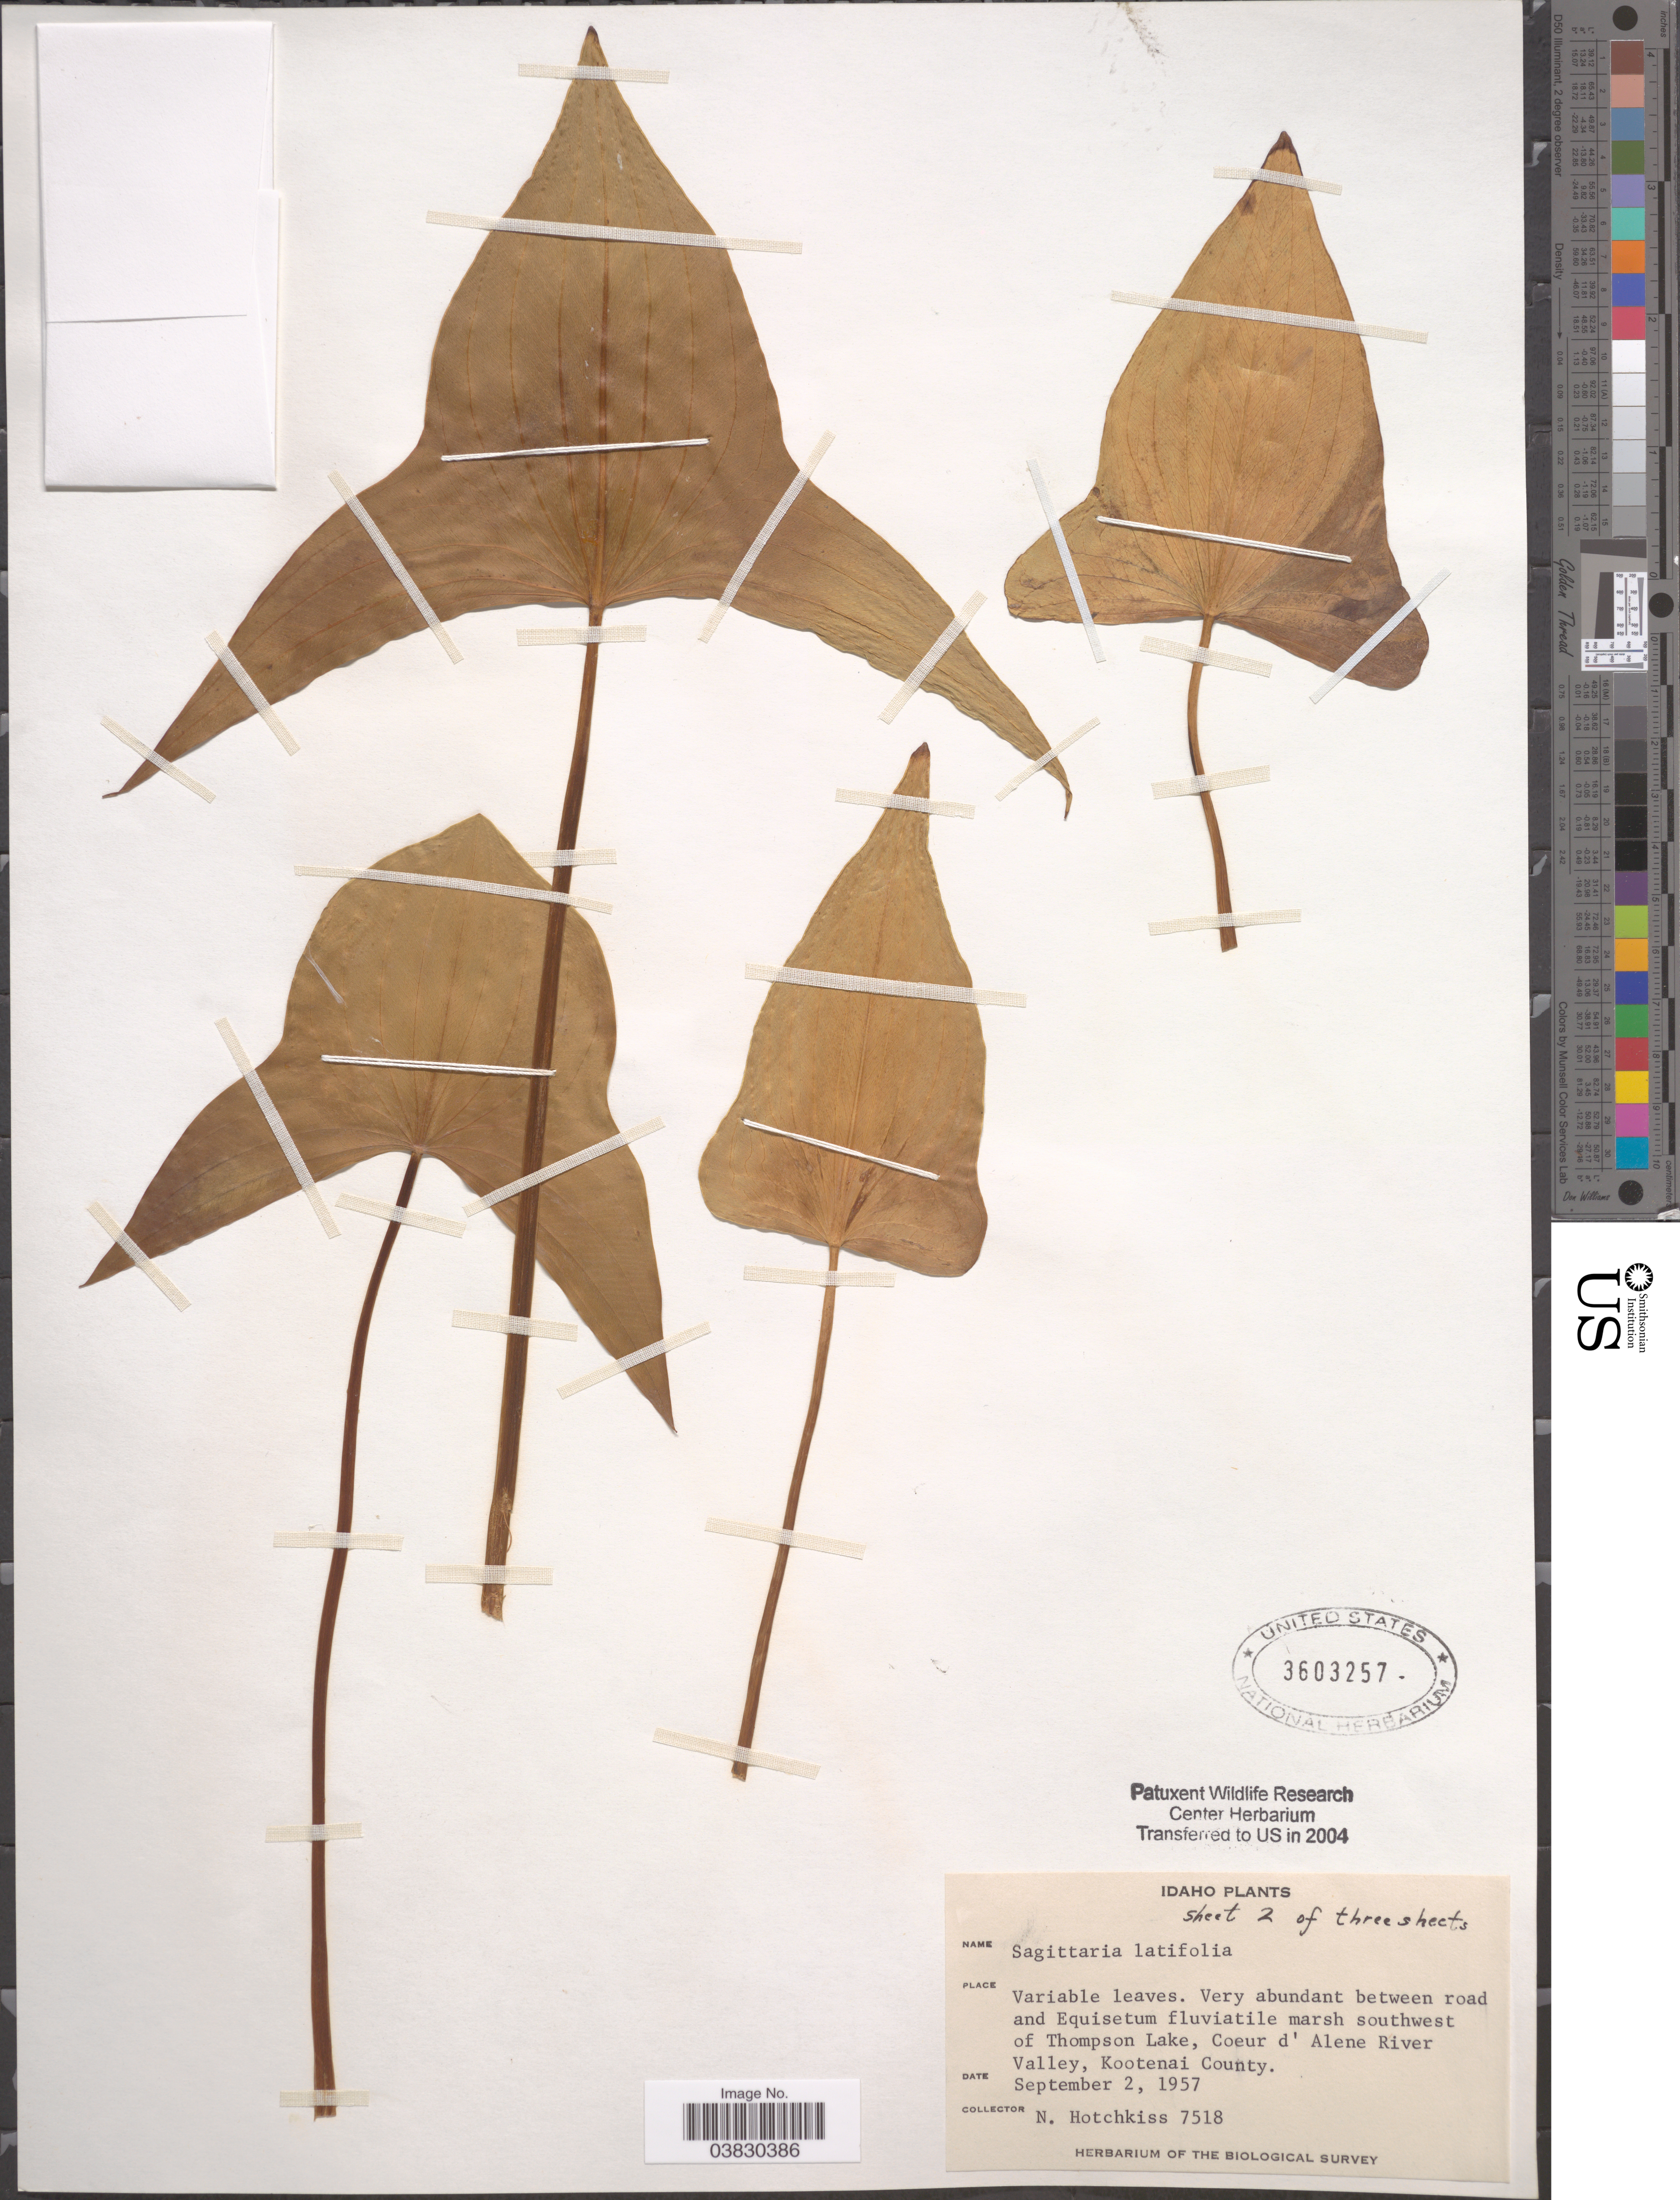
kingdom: Plantae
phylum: Tracheophyta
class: Liliopsida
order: Alismatales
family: Alismataceae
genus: Sagittaria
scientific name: Sagittaria latifolia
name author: Willd.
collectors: N. Hotchkiss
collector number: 7518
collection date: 1957-09-02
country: United States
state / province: Idaho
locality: Southwest of Thompson Lake, Coeur d'Alene River valley, Kootenai County.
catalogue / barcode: US 3603257